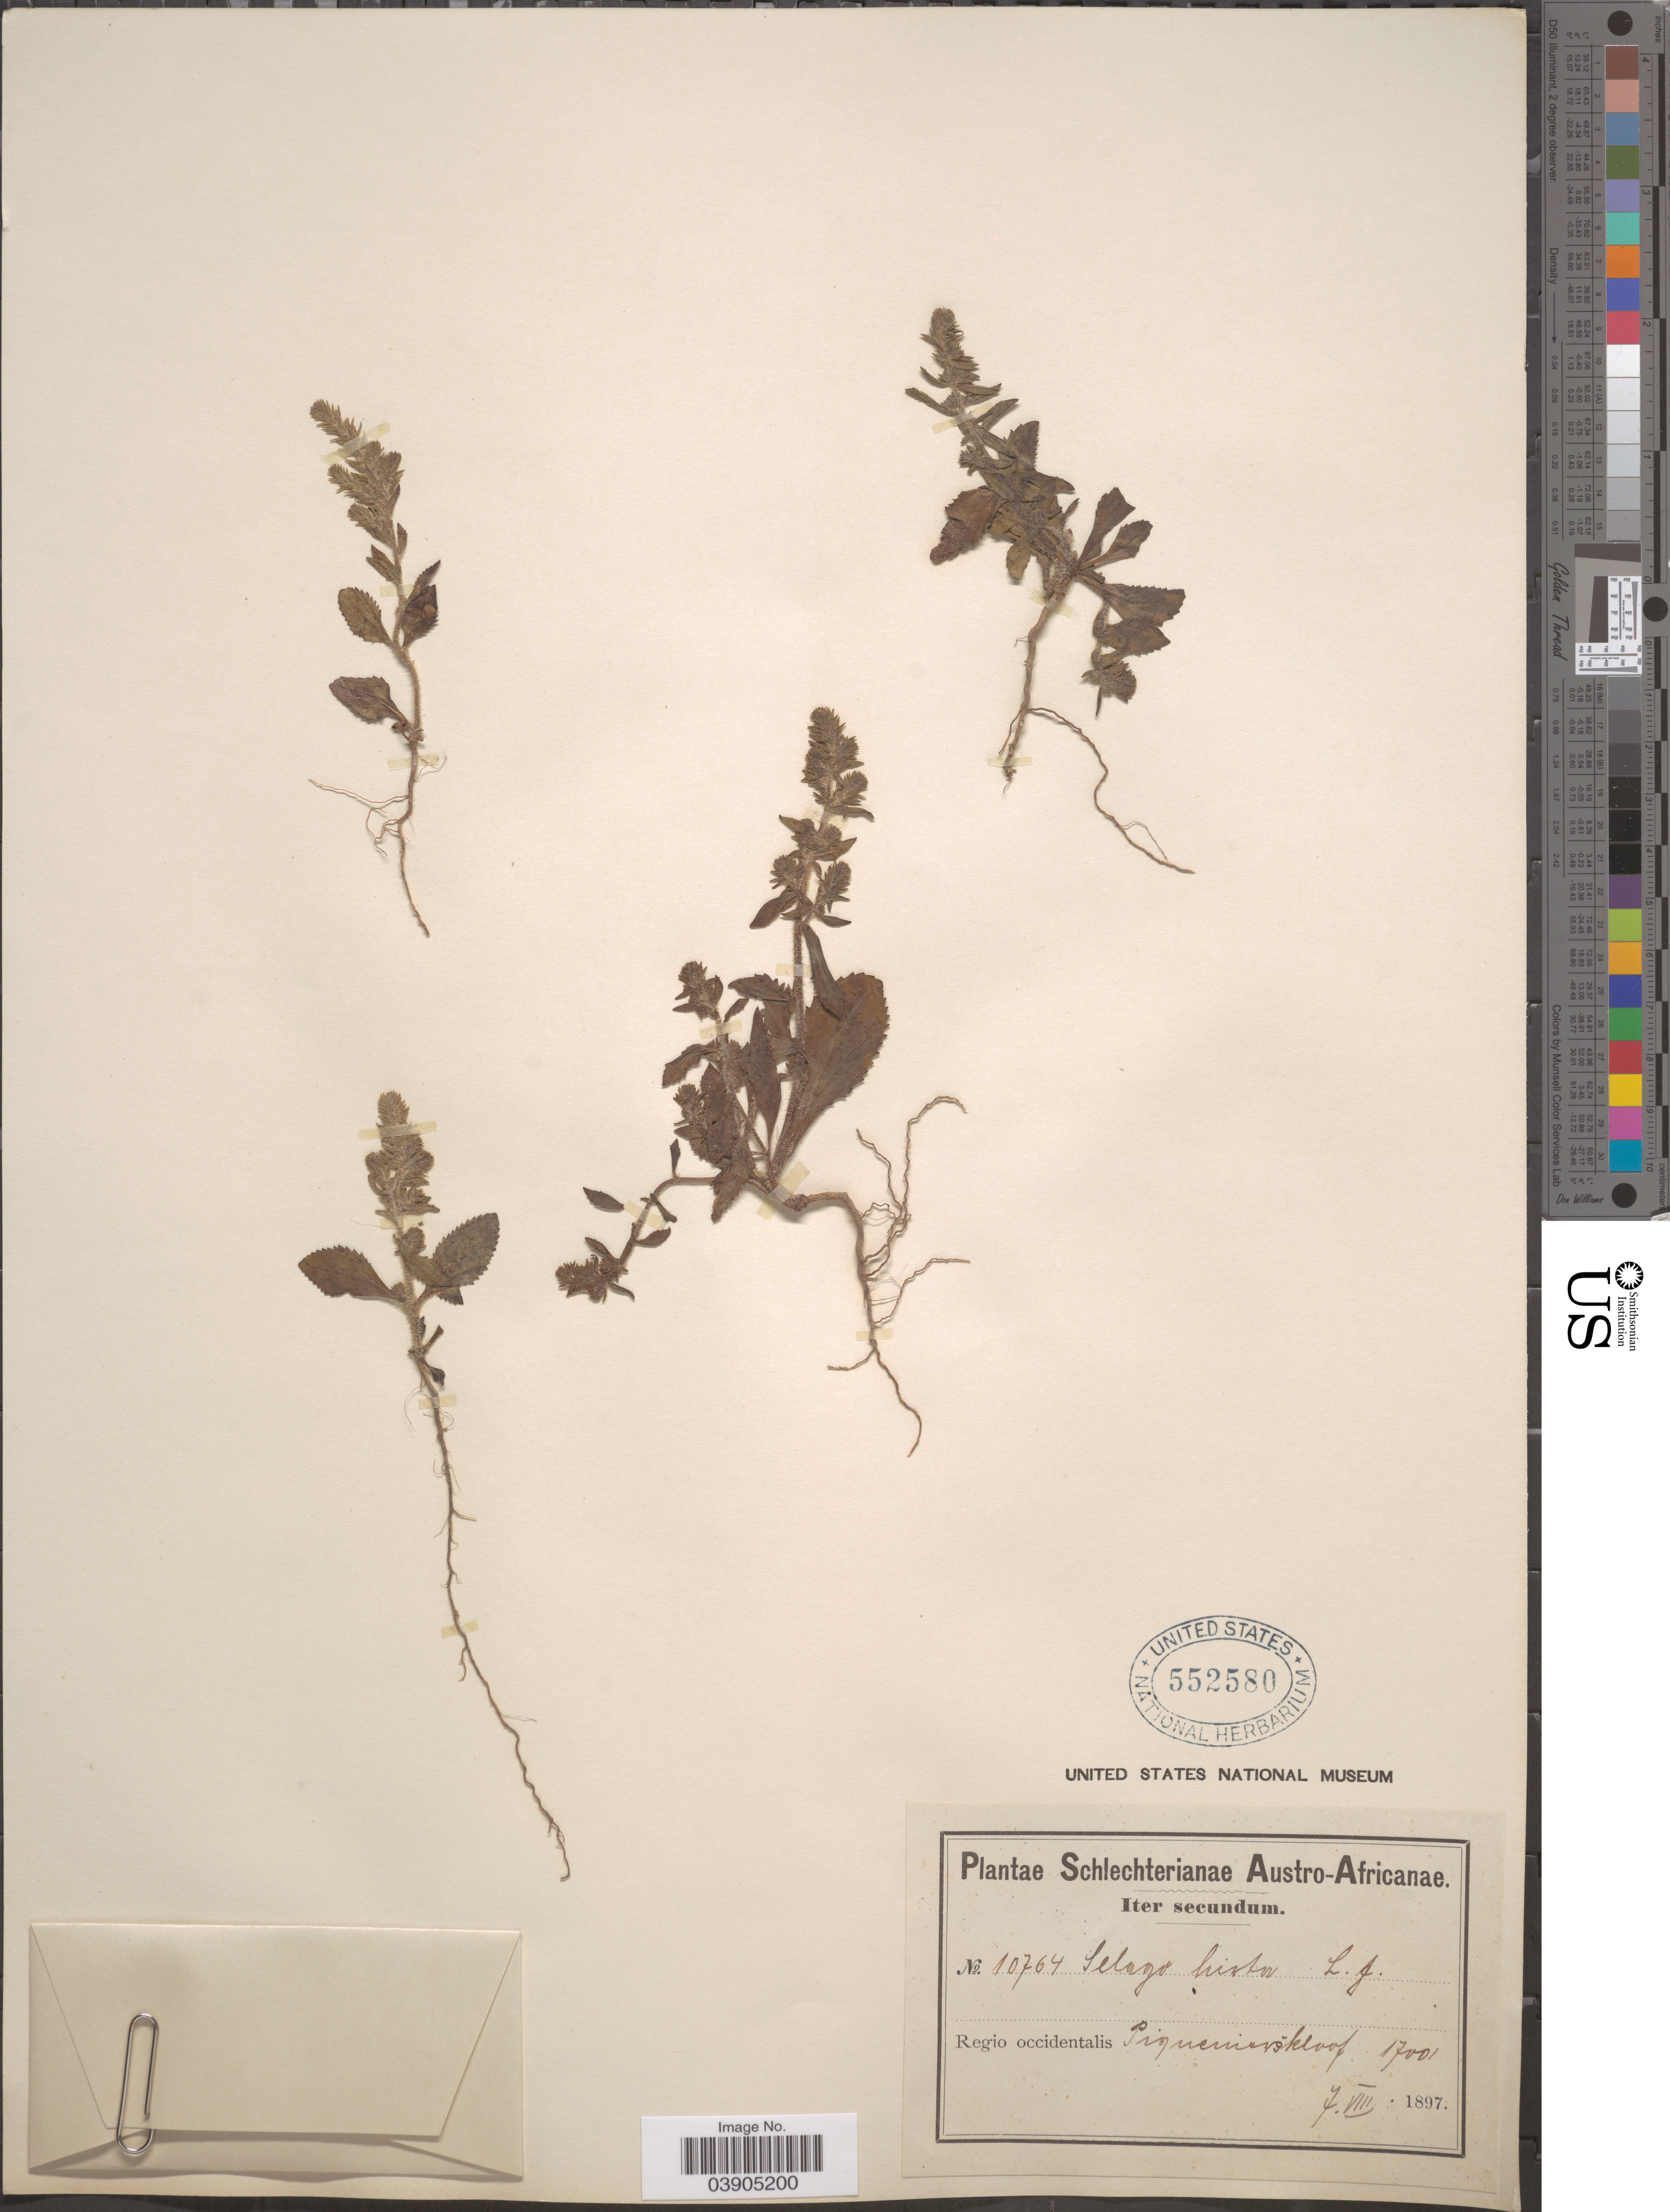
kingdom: Plantae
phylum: Tracheophyta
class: Magnoliopsida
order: Lamiales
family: Scrophulariaceae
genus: Selago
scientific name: Selago hirta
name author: L. f.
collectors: Schlechter, --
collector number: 10764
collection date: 1897-08-07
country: South Africa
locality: Austro-Africanae. Regio occidentalis Piquenierskloof.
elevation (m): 518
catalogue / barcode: US 552580